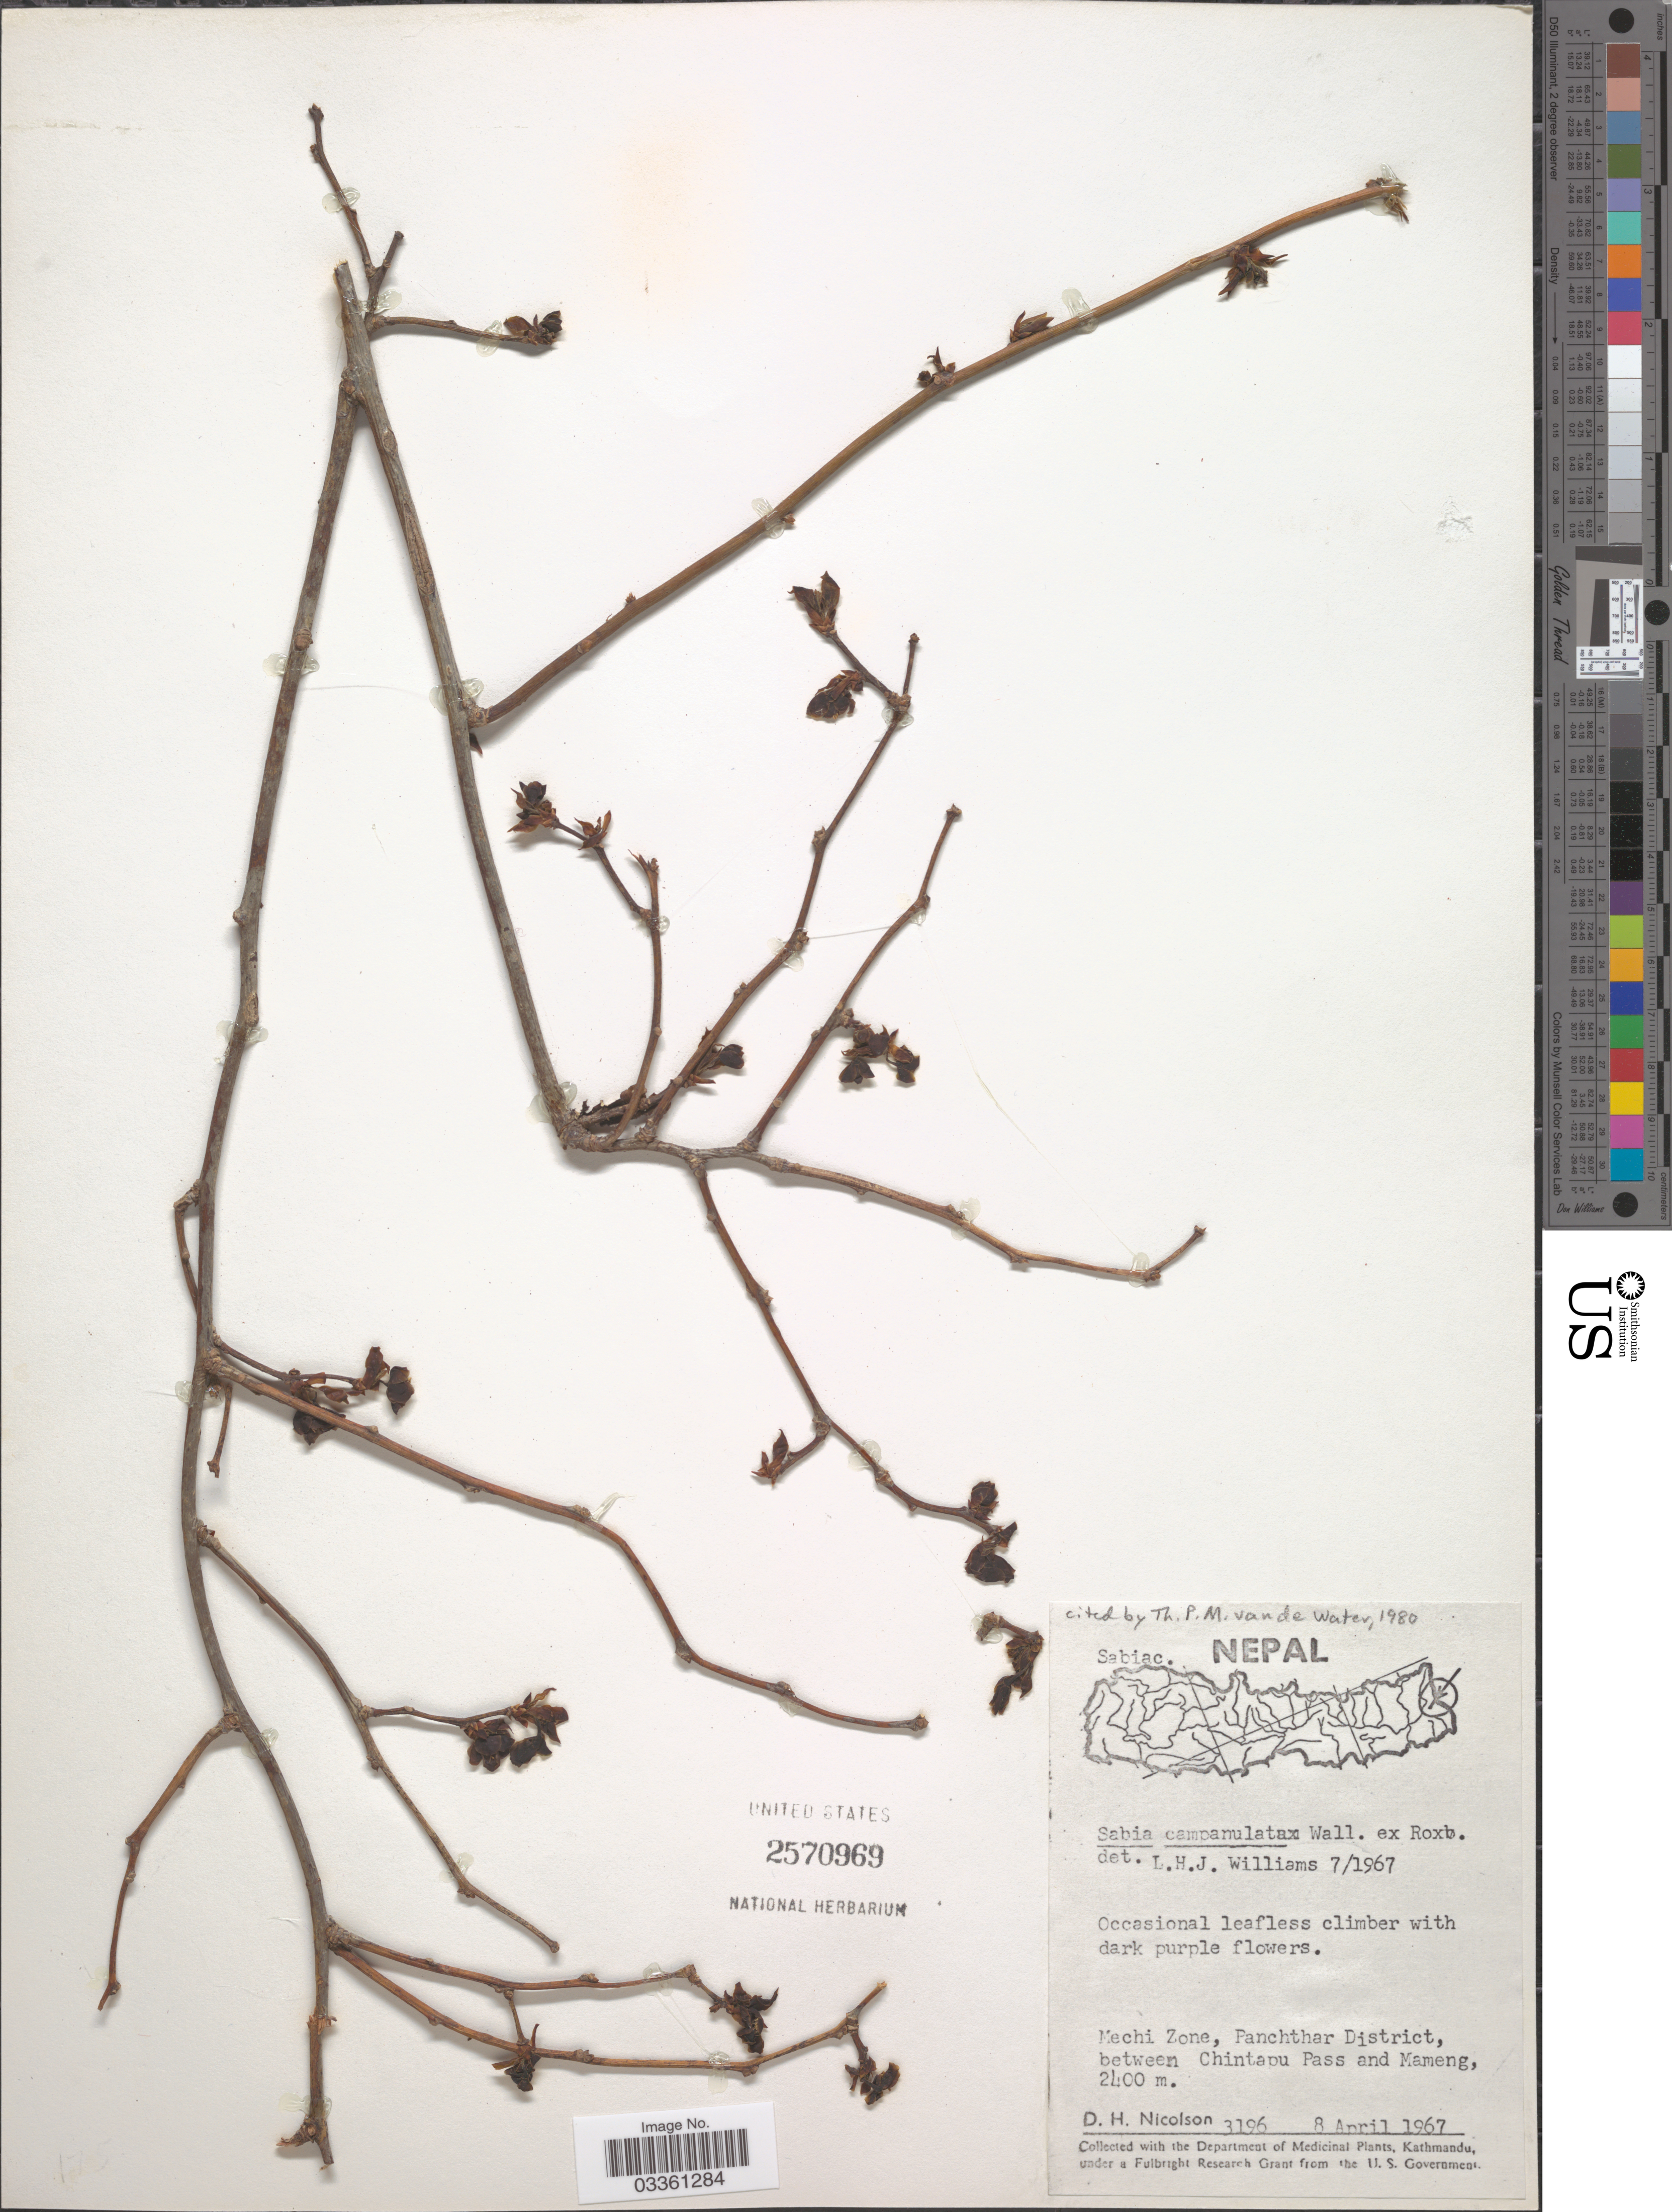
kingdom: Plantae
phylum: Tracheophyta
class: Magnoliopsida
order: Proteales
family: Sabiaceae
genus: Sabia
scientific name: Sabia campanulata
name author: Wall.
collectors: D. H. Nicolson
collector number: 3196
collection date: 1967-04-08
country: Nepal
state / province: Mechi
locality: Mechi Zone, Panchthar District, between Chintapu Pass and Mameng.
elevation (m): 2400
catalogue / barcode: US 2570969